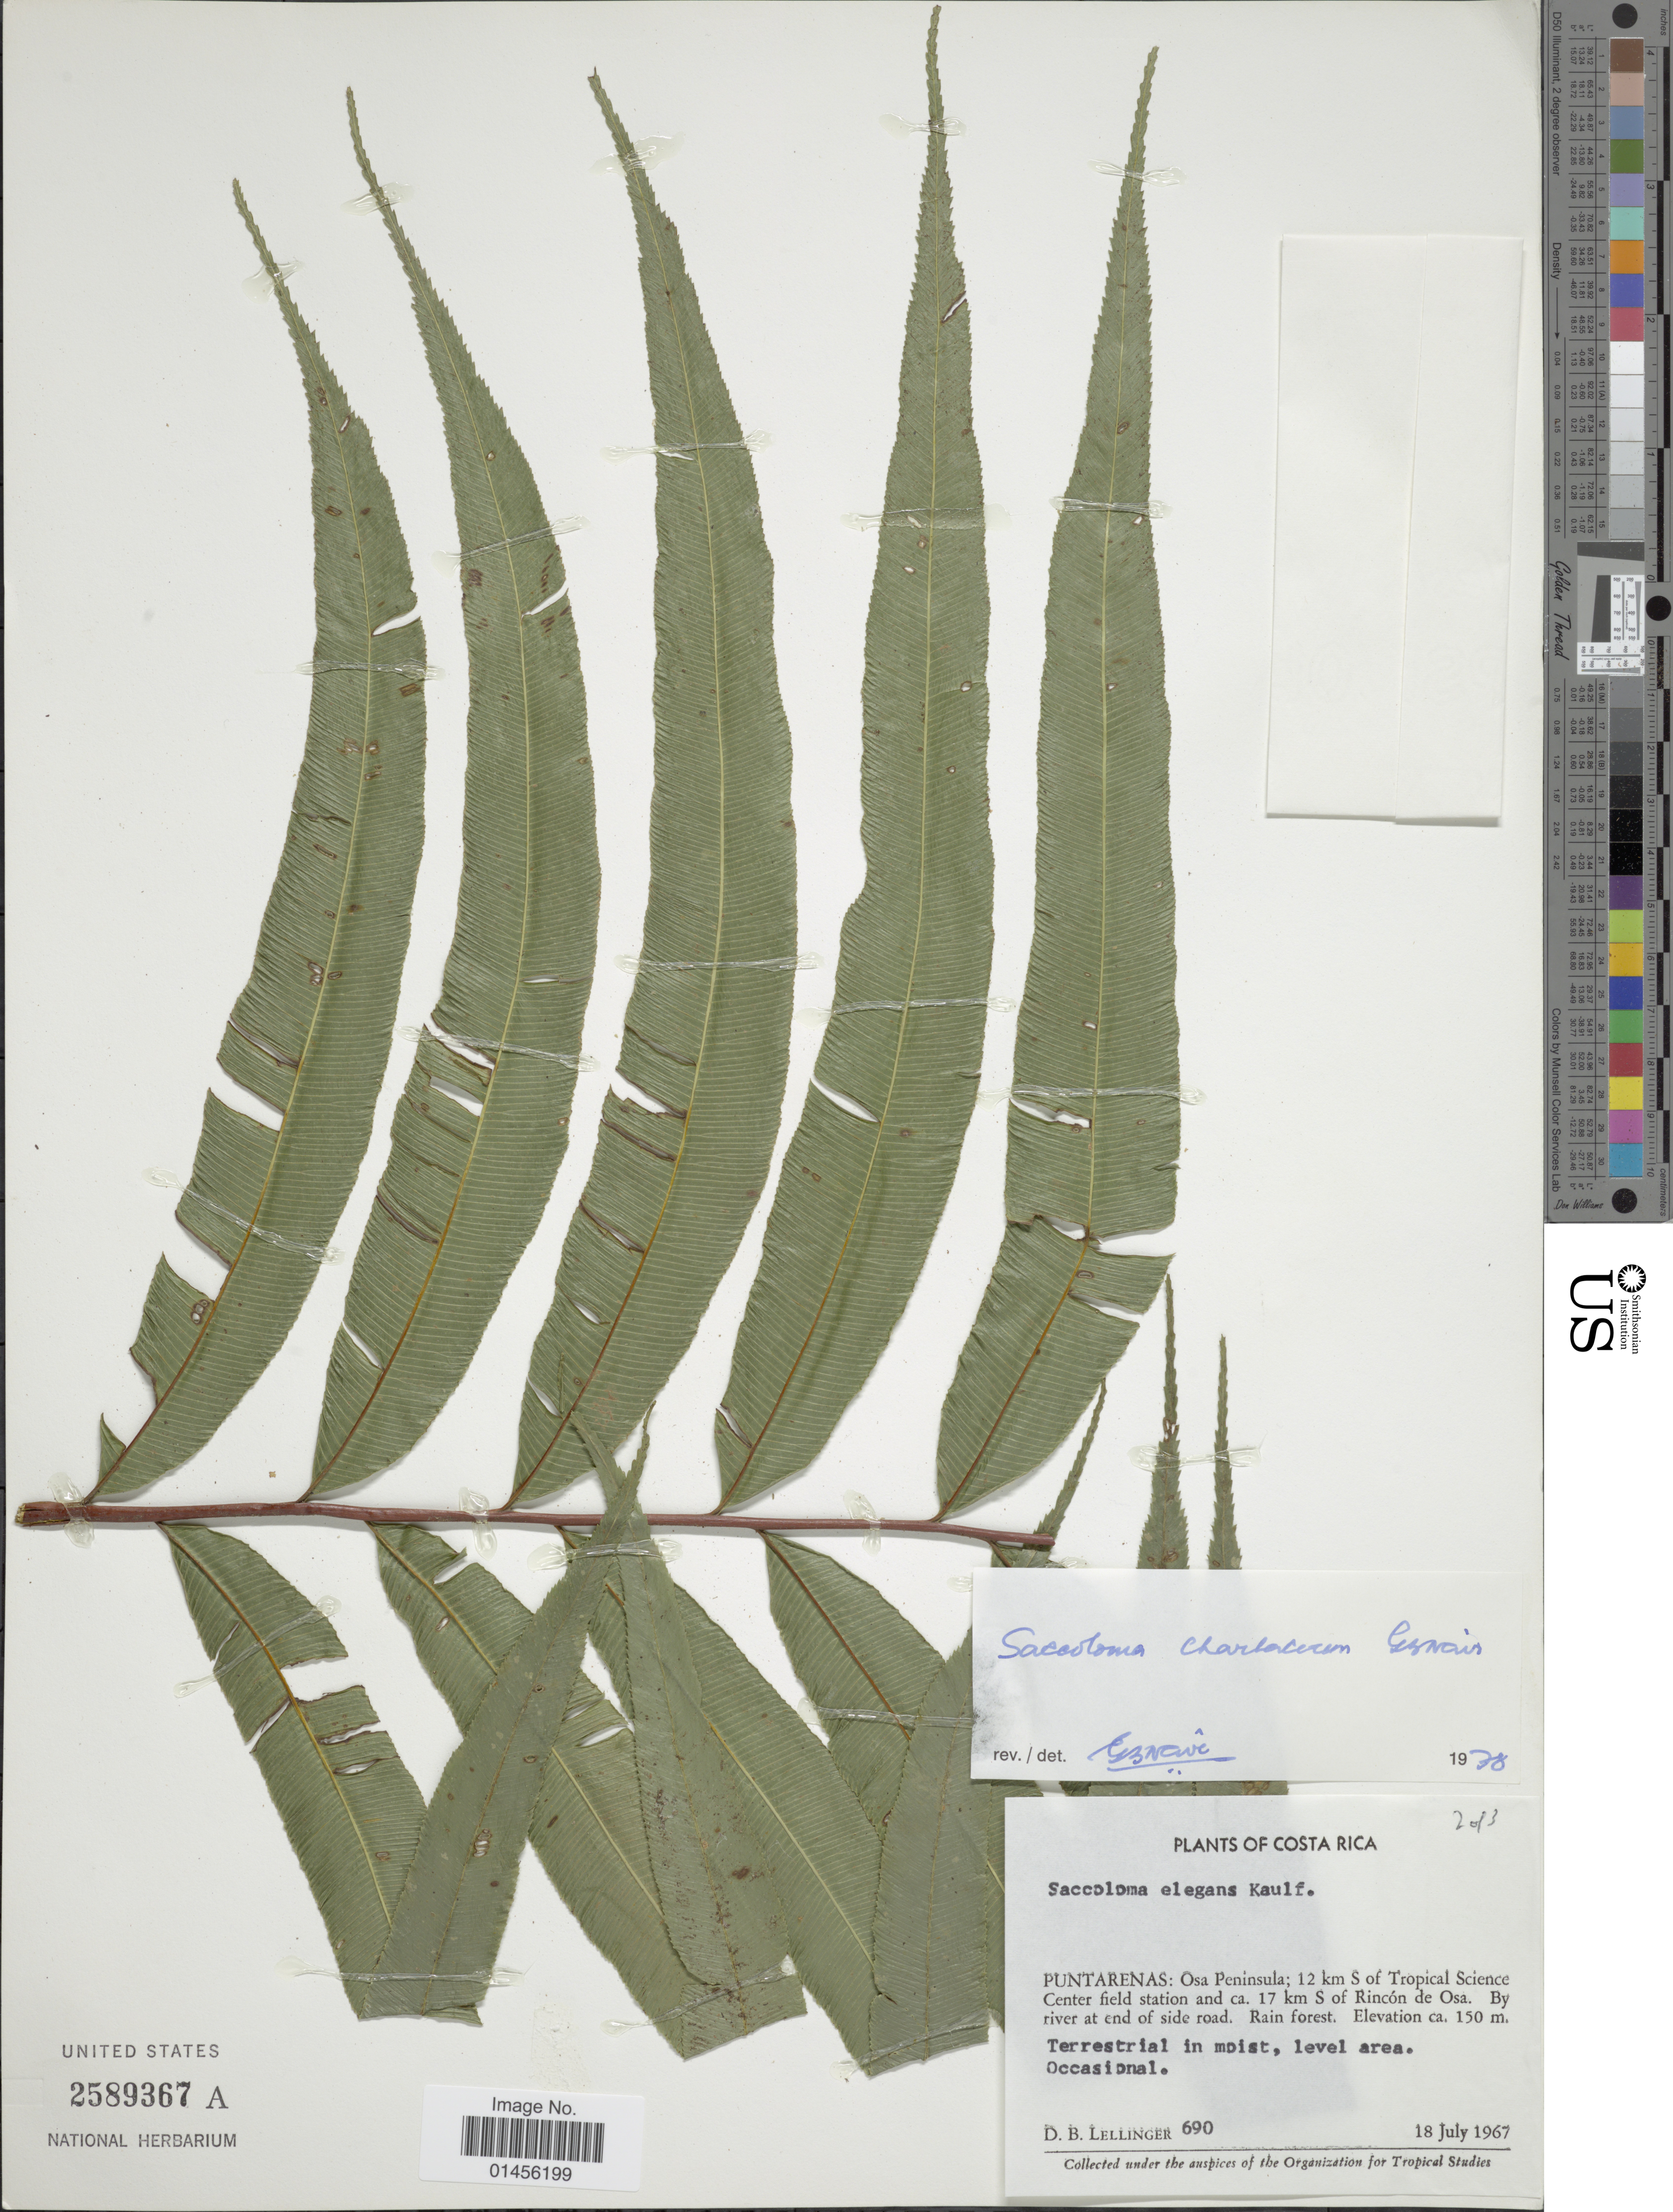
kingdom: Plantae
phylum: Tracheophyta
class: Polypodiopsida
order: Polypodiales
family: Saccolomataceae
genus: Saccoloma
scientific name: Saccoloma elegans subsp. chartaceum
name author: Cremers & K.U. Kramer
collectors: D. B. Lellinger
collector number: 690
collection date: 1967-07-18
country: Costa Rica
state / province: Puntarenas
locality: Osa Peninsula; 12 km S of Tropical Science Center field station and ca. 17 km S of Rincón de Osa. By river at end of side road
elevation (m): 150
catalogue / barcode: US 2589367A